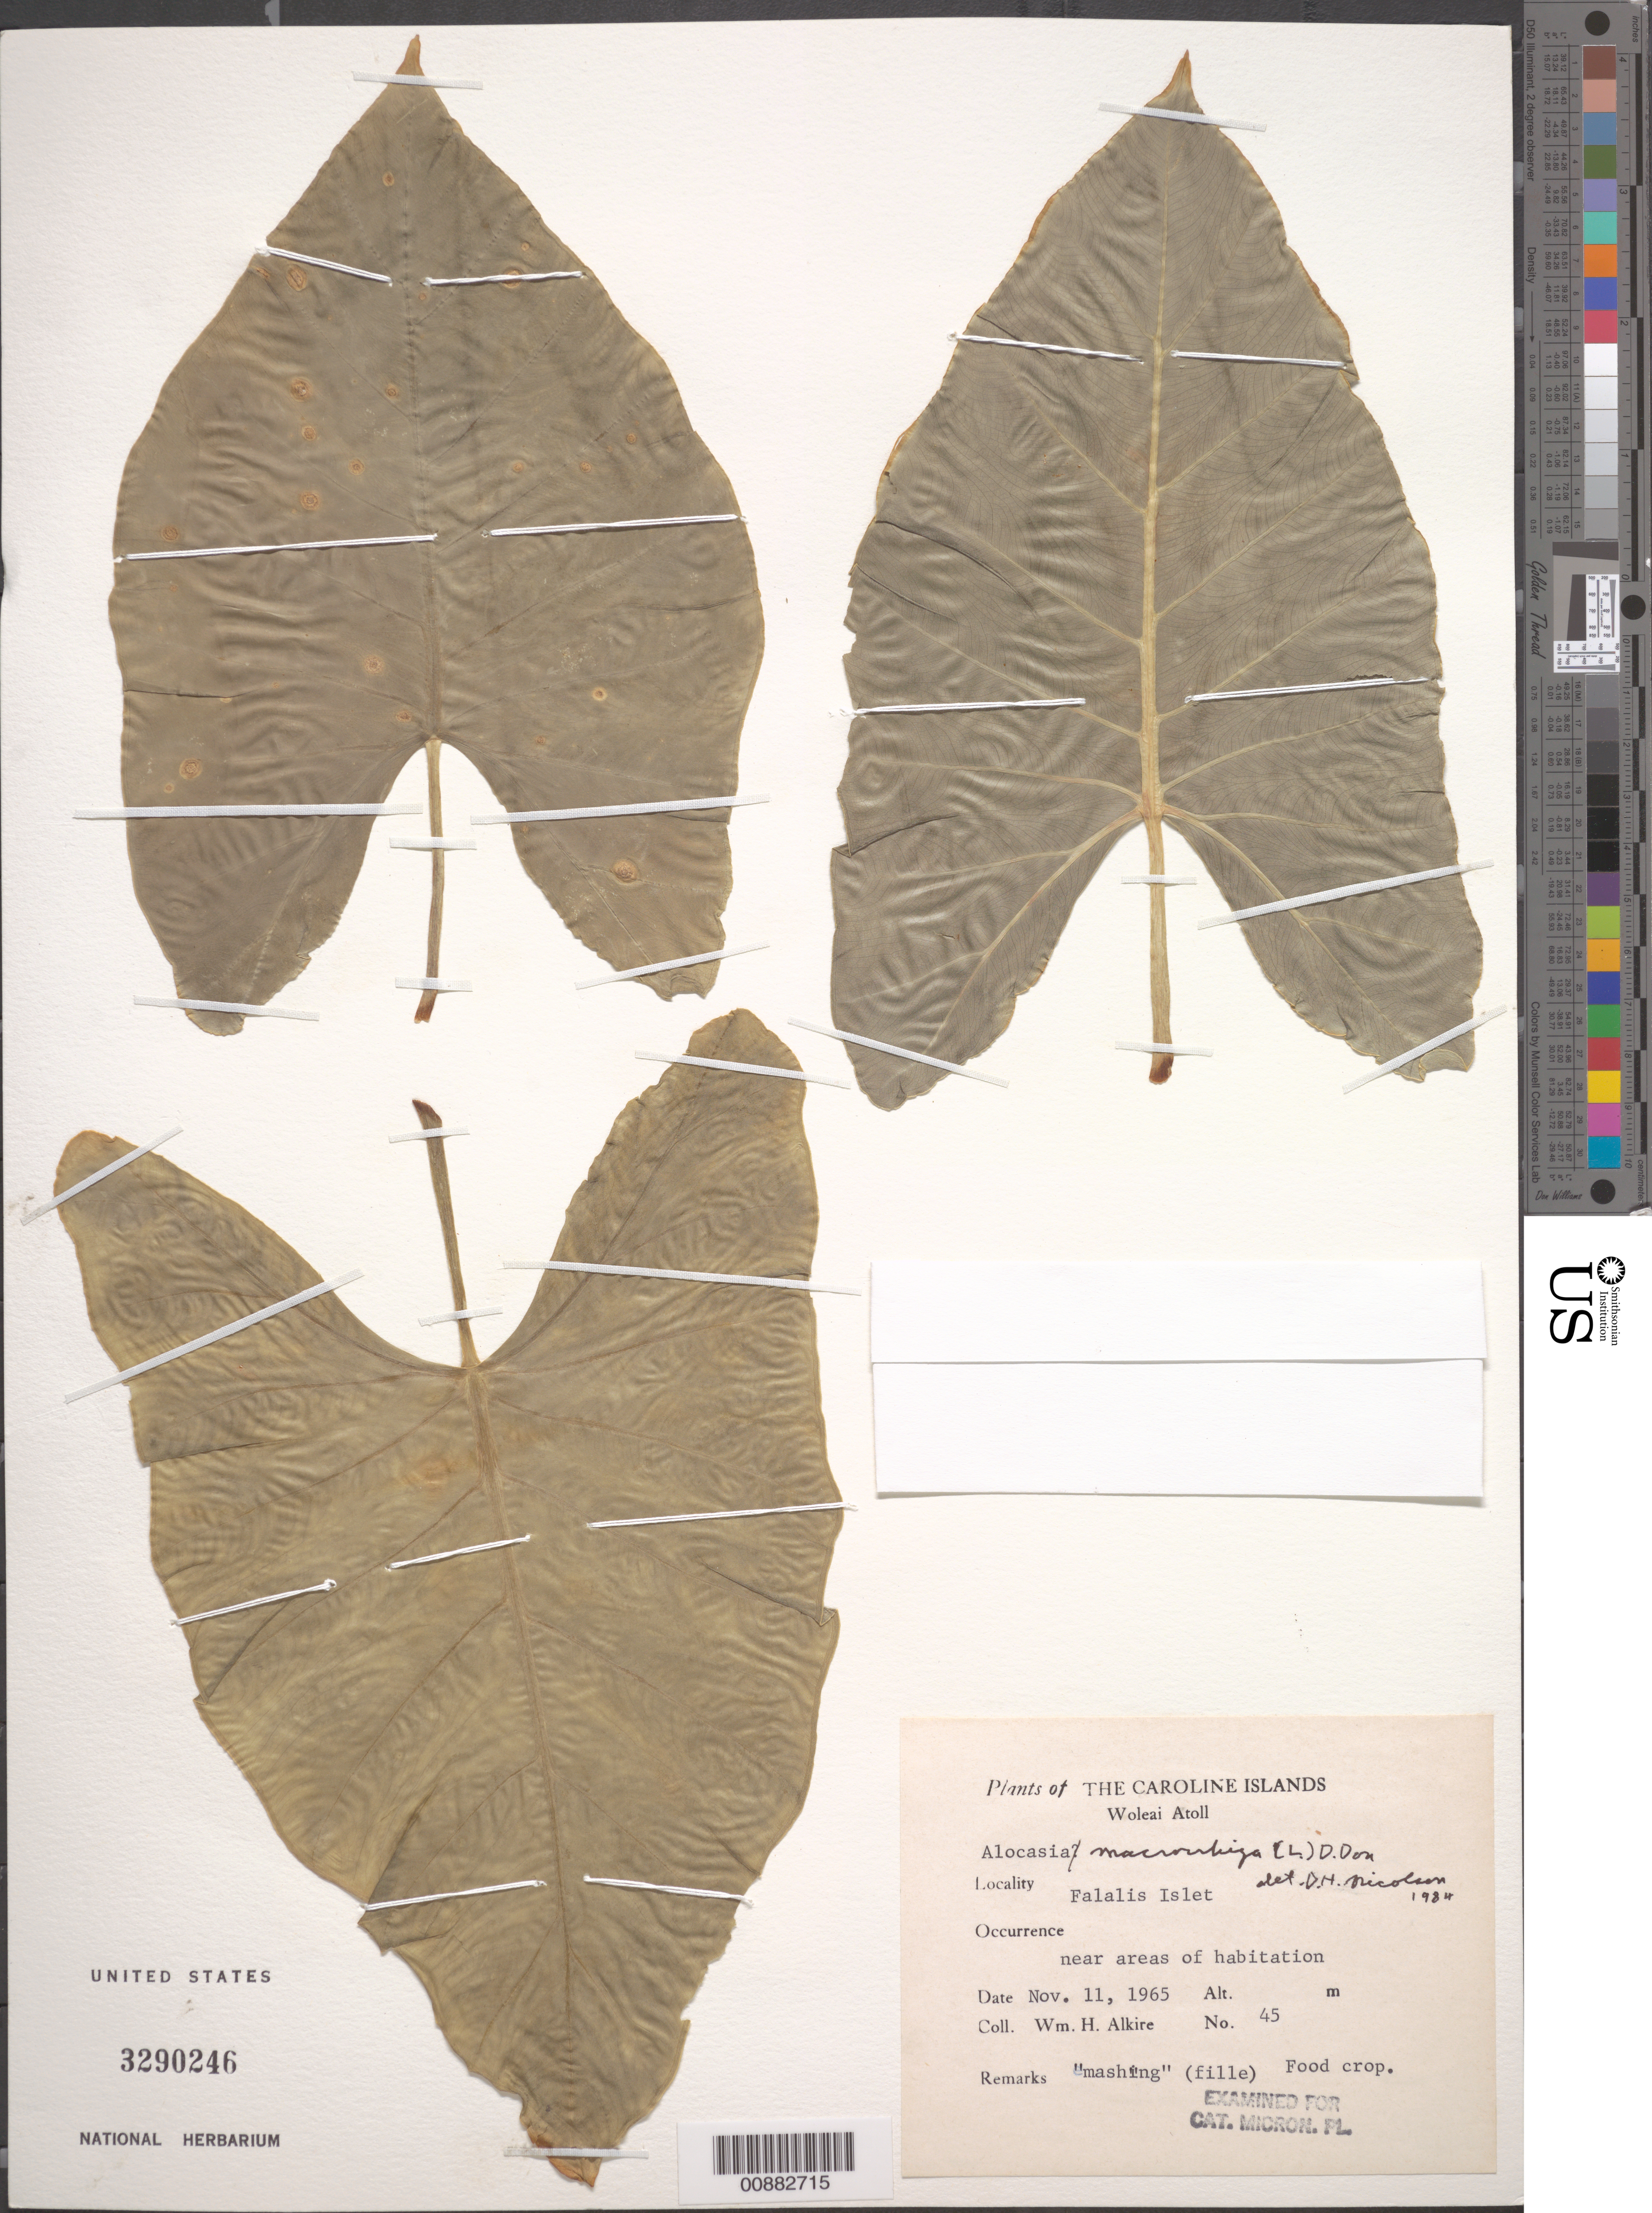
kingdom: Plantae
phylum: Tracheophyta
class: Liliopsida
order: Alismatales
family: Araceae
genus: Alocasia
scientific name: Alocasia macrorrhizos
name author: (L.) G. Don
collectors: W. Alkire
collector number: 45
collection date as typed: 11 Nov 1965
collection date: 1965-11-11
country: Micronesia, Federated States of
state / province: Yap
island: Woleai Atoll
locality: near areas of habitation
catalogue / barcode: US 3290246